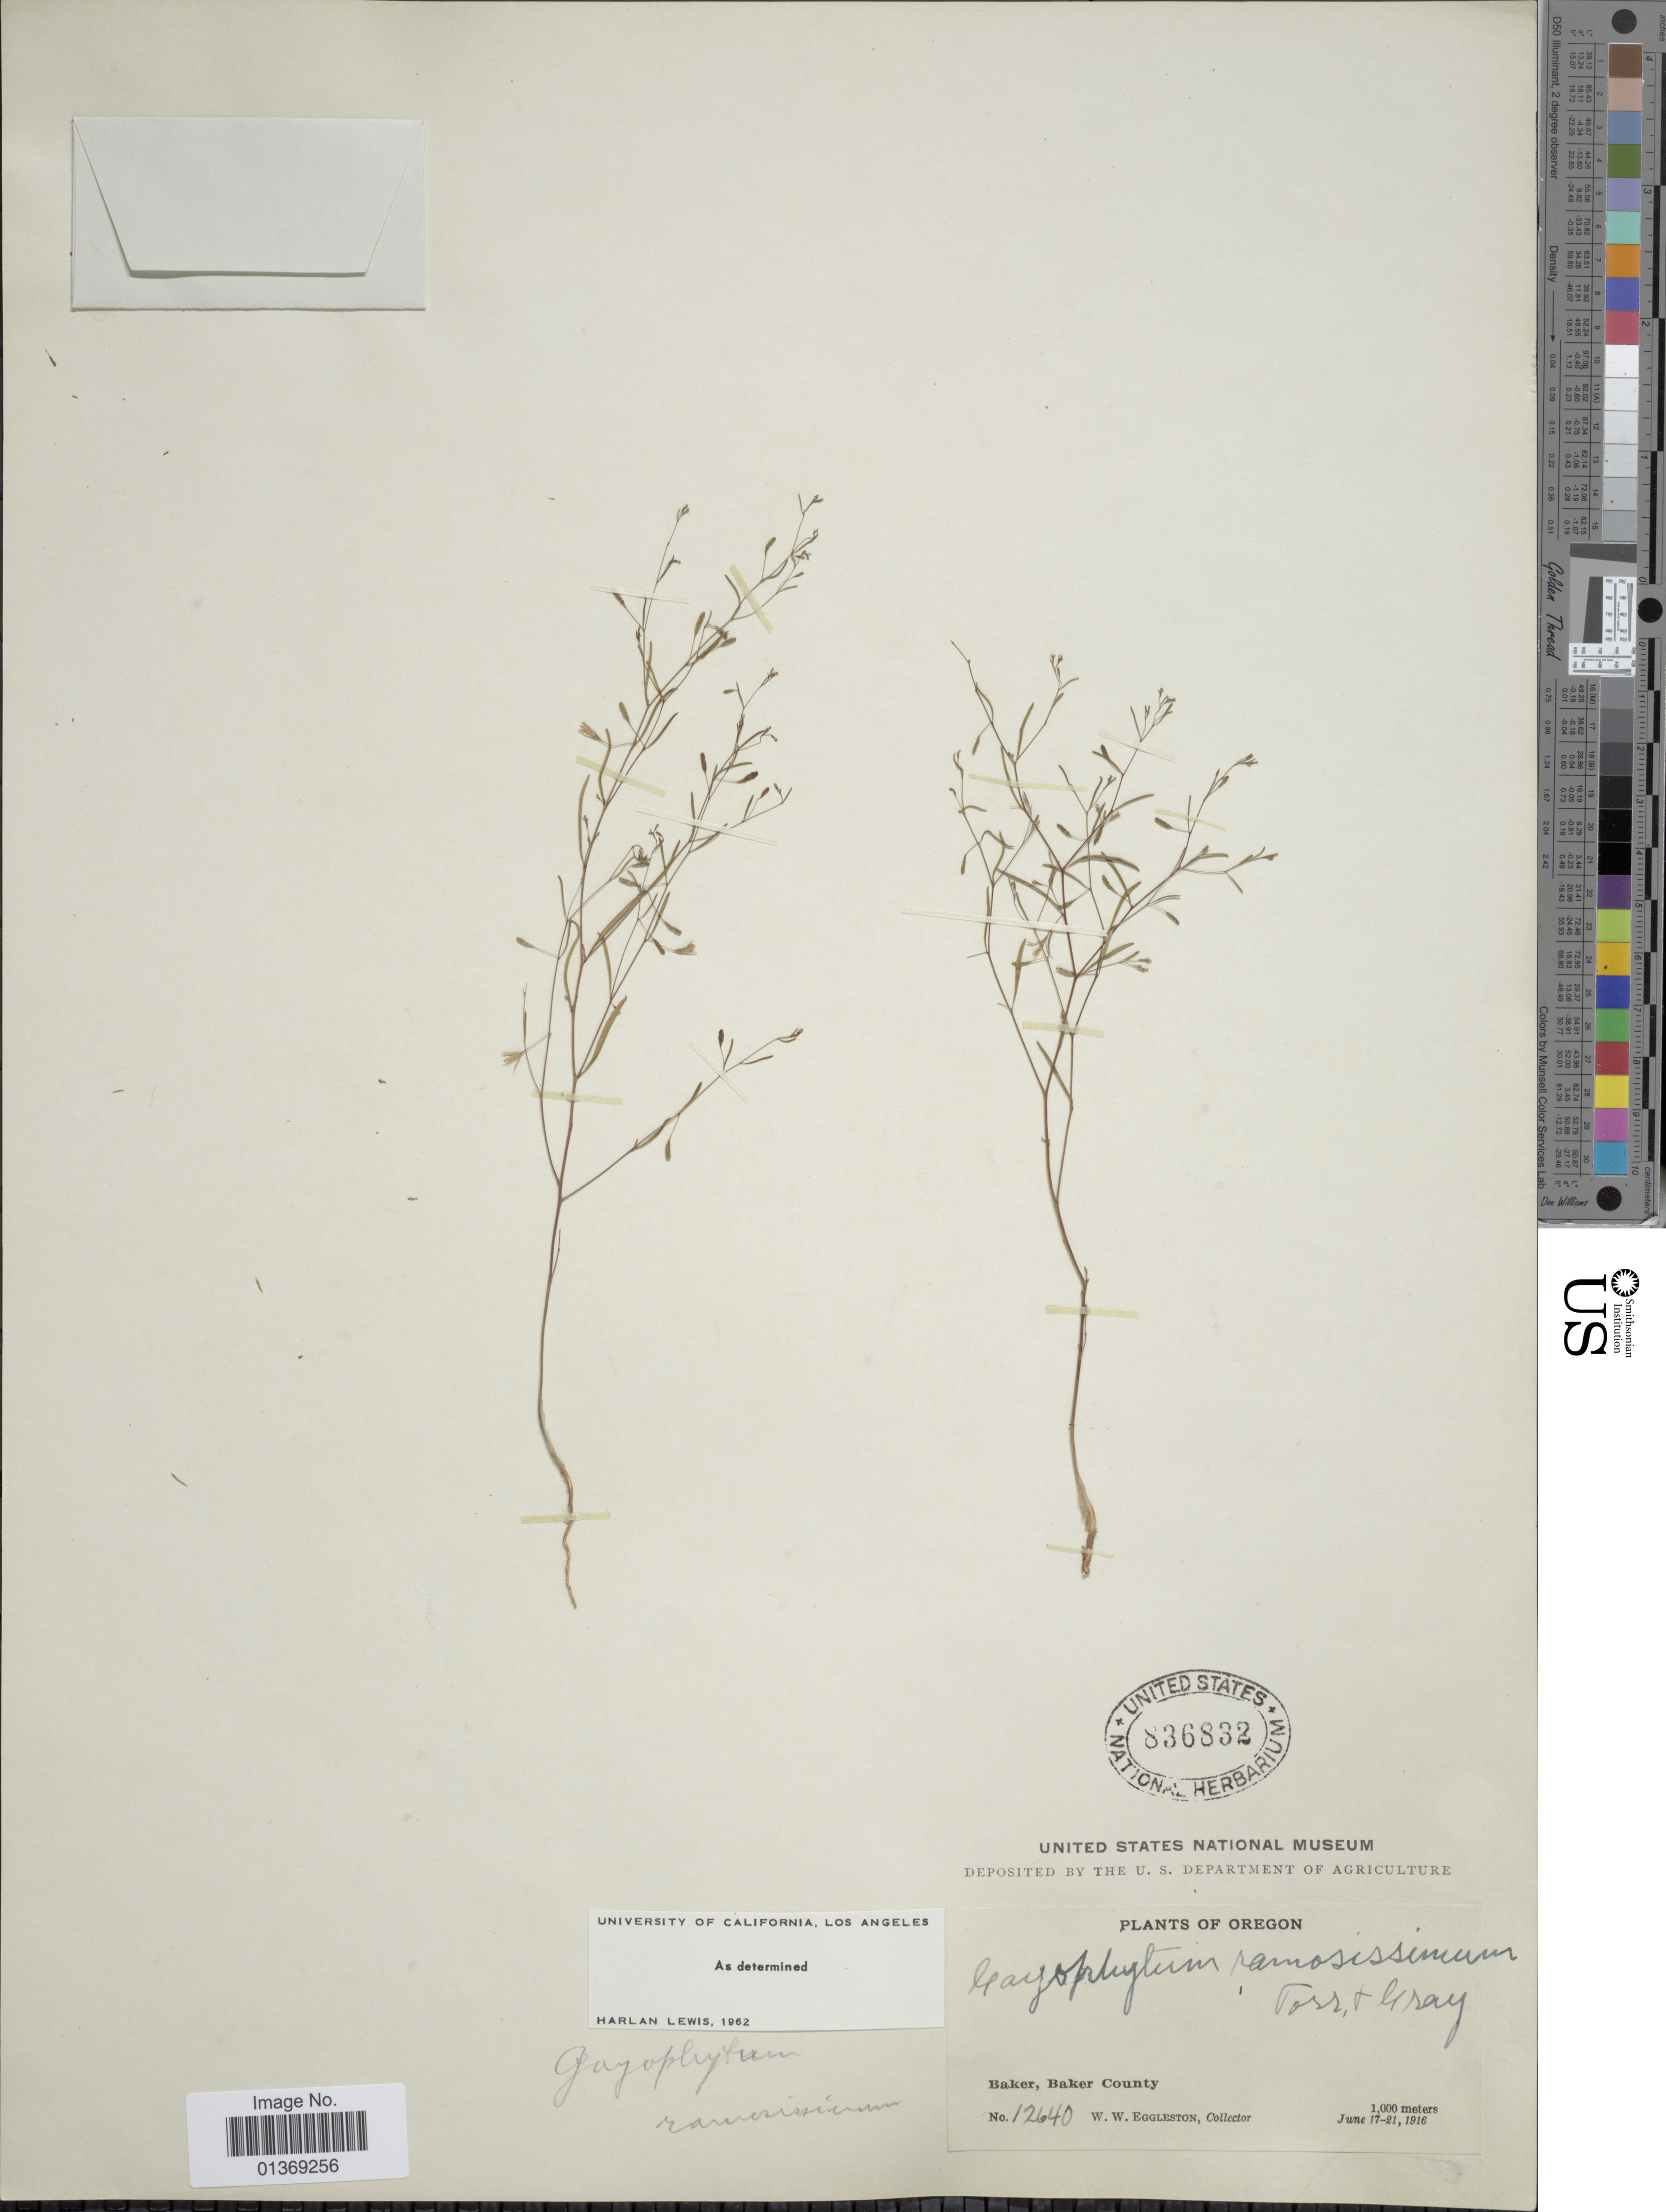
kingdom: Plantae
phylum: Tracheophyta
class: Magnoliopsida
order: Myrtales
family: Onagraceae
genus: Gayophytum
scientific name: Gayophytum ramosissimum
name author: Torr. & A. Gray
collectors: W. W. Eggleston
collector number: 12640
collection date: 1916-06-17/1916-06-21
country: United States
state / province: Oregon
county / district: Baker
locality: Baker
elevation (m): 1000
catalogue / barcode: US 836832